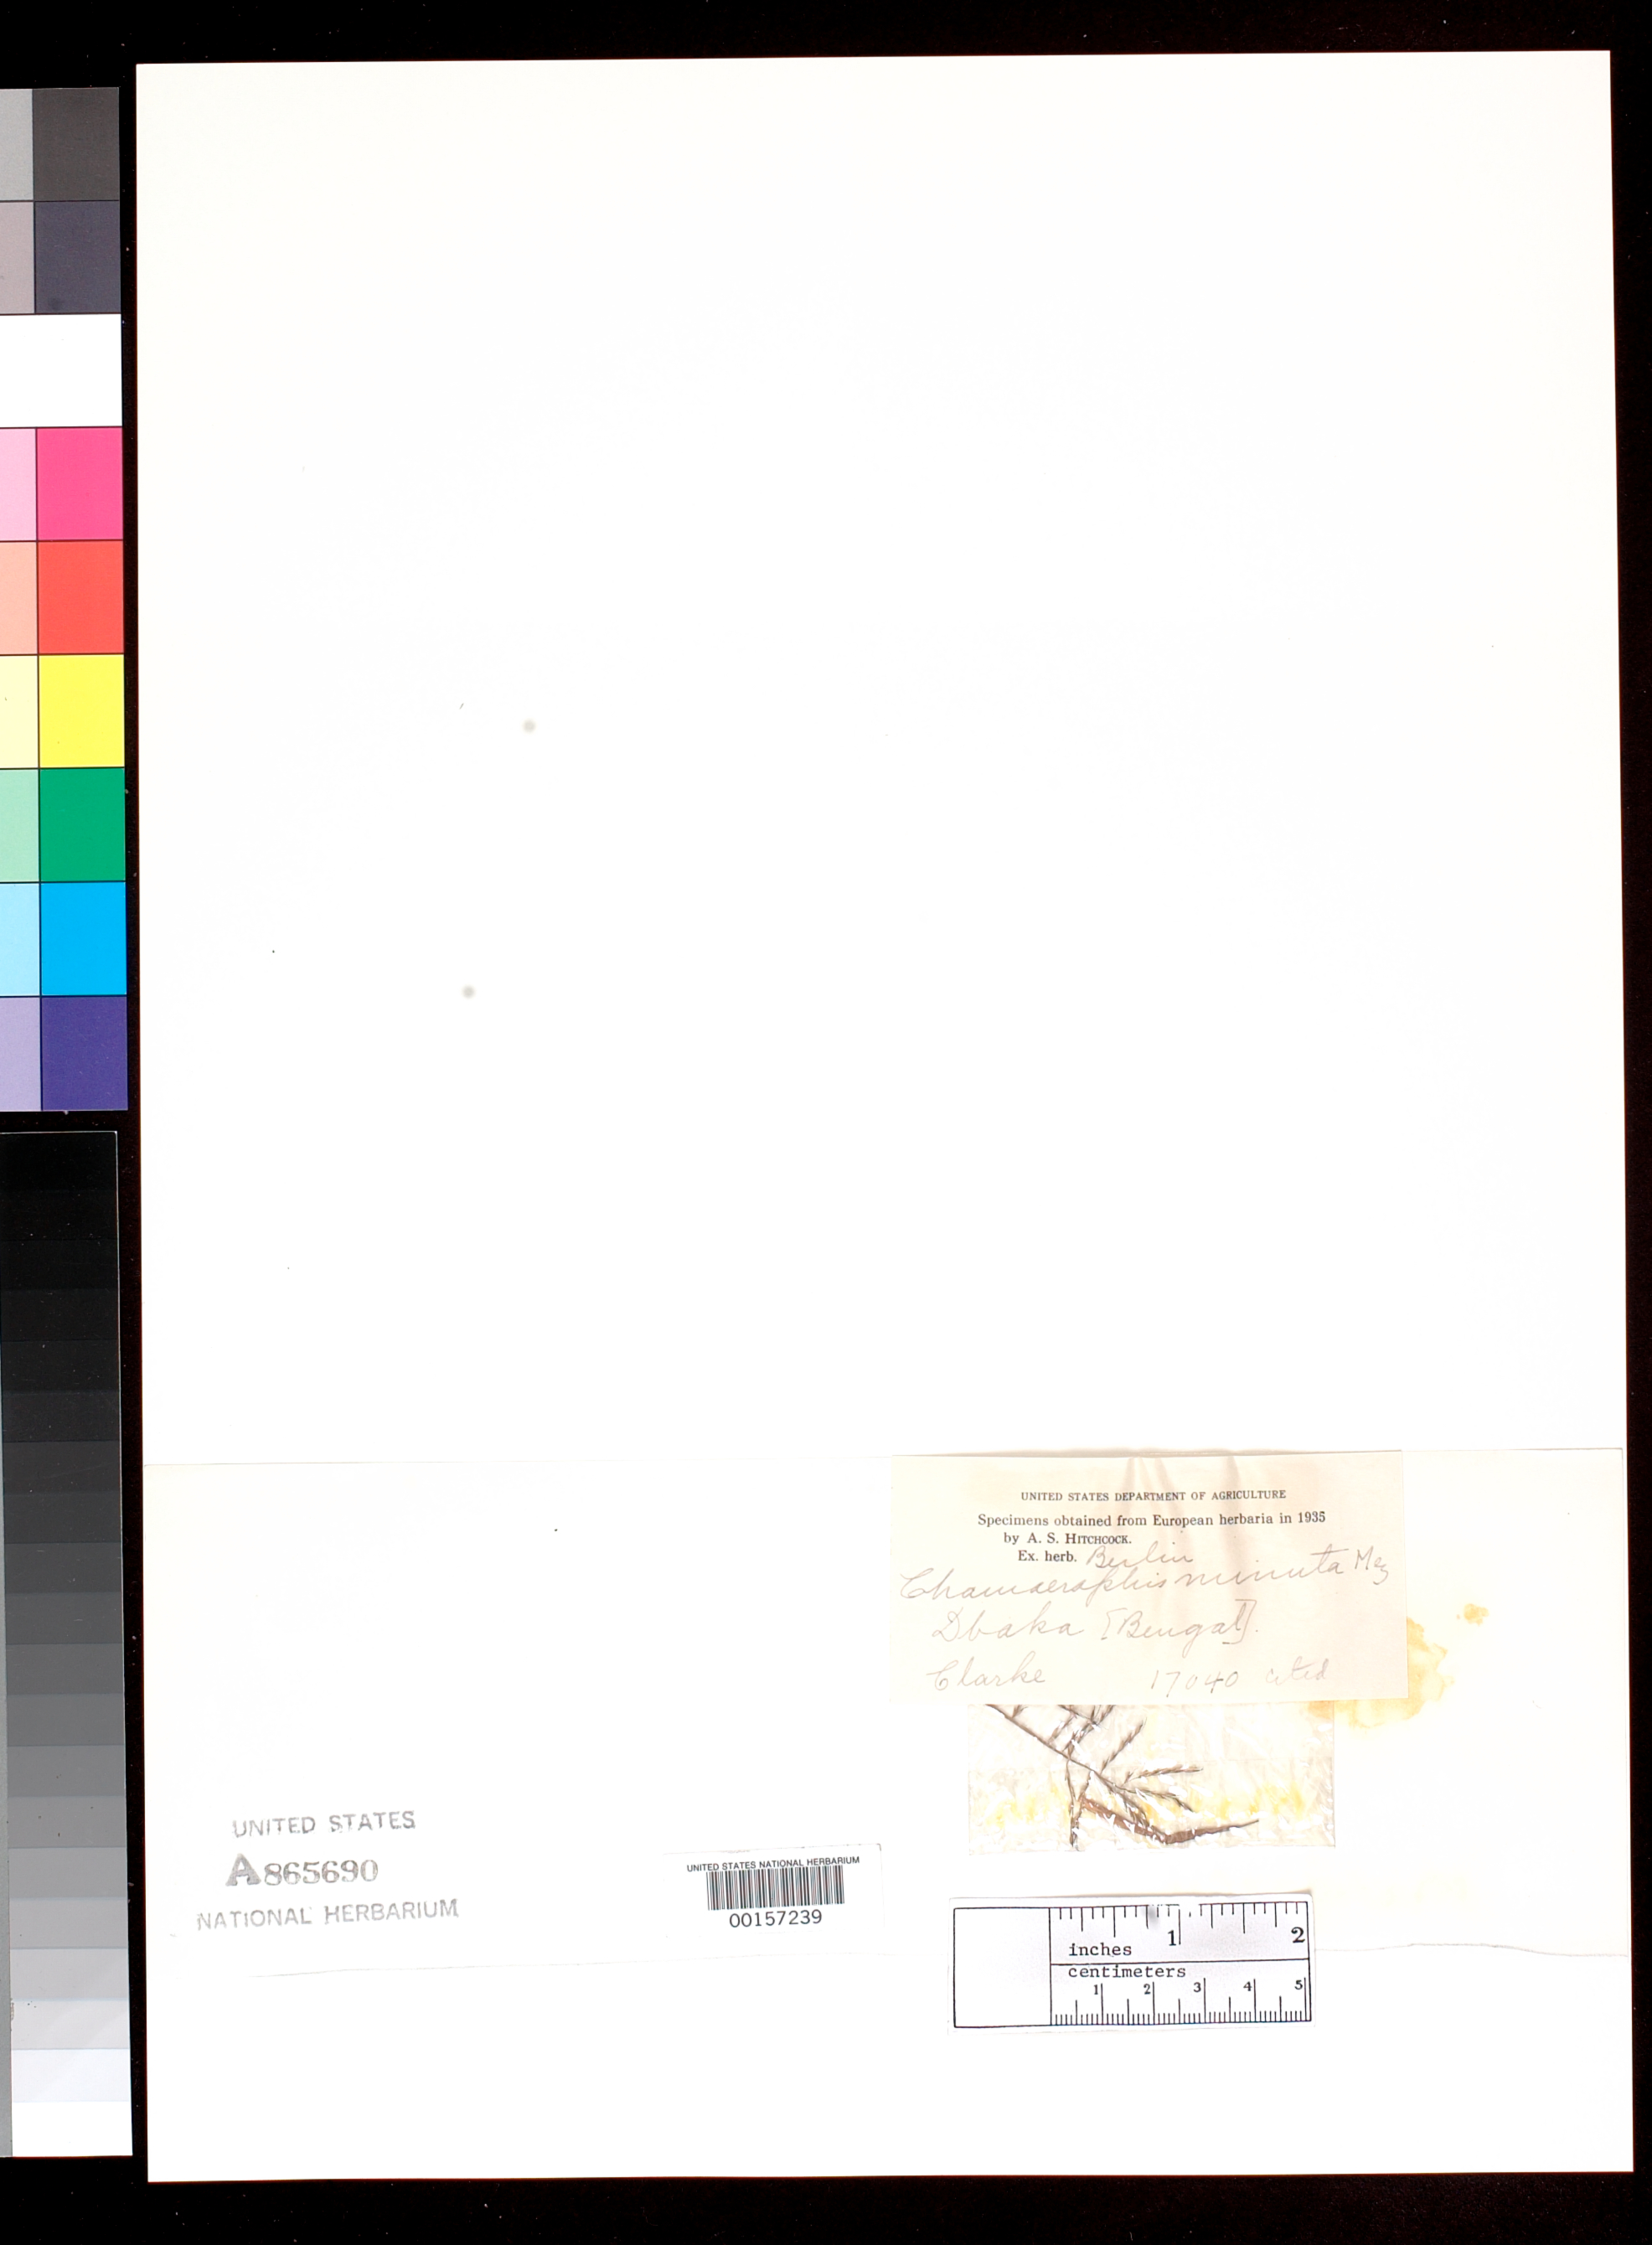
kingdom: Plantae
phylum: Tracheophyta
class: Liliopsida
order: Poales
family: Poaceae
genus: Chamaeraphis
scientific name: Chamaeraphis minuta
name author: Mez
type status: Type Fragment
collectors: C. B. Clarke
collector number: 17040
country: Bangladesh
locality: Dhaka (Bengal) [Protologue, "Bengalia inferior, prope Daccar]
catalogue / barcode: US 865690A